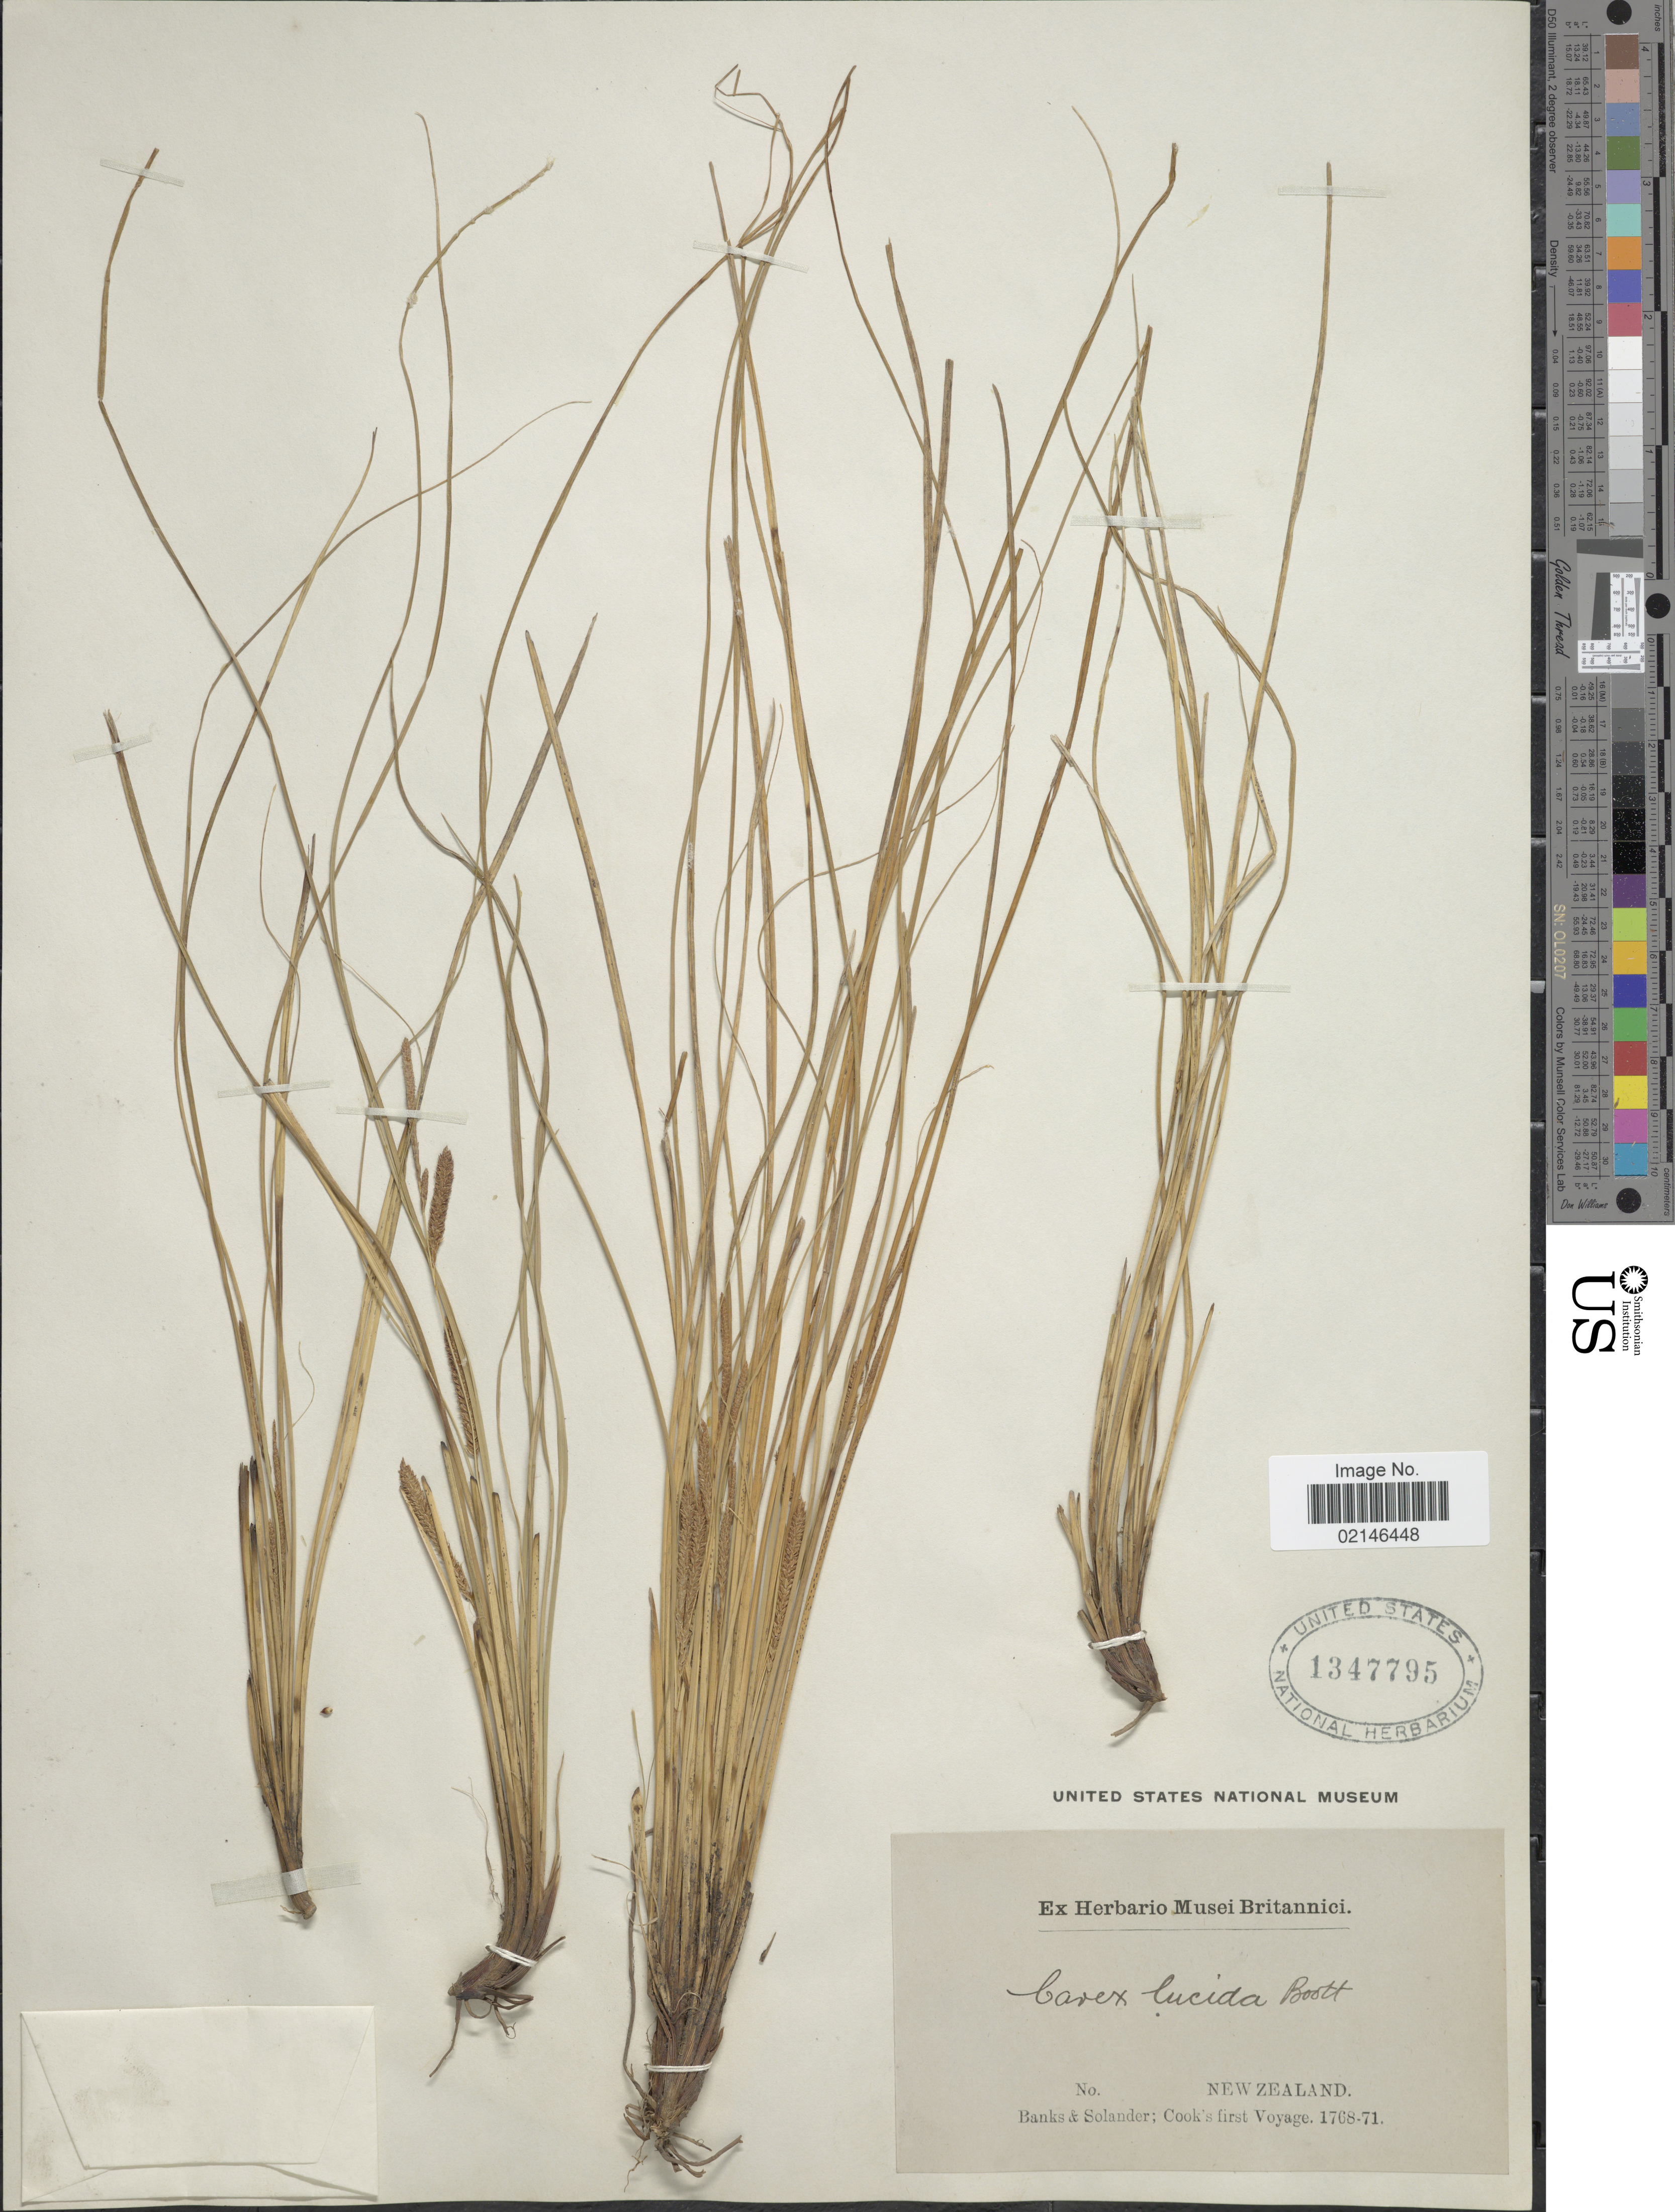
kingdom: Plantae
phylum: Tracheophyta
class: Liliopsida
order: Poales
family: Cyperaceae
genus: Carex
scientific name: Carex flagellifera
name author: Colenso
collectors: -- Banks & -- Solander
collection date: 1768/1771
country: New Zealand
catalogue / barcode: US 1347795